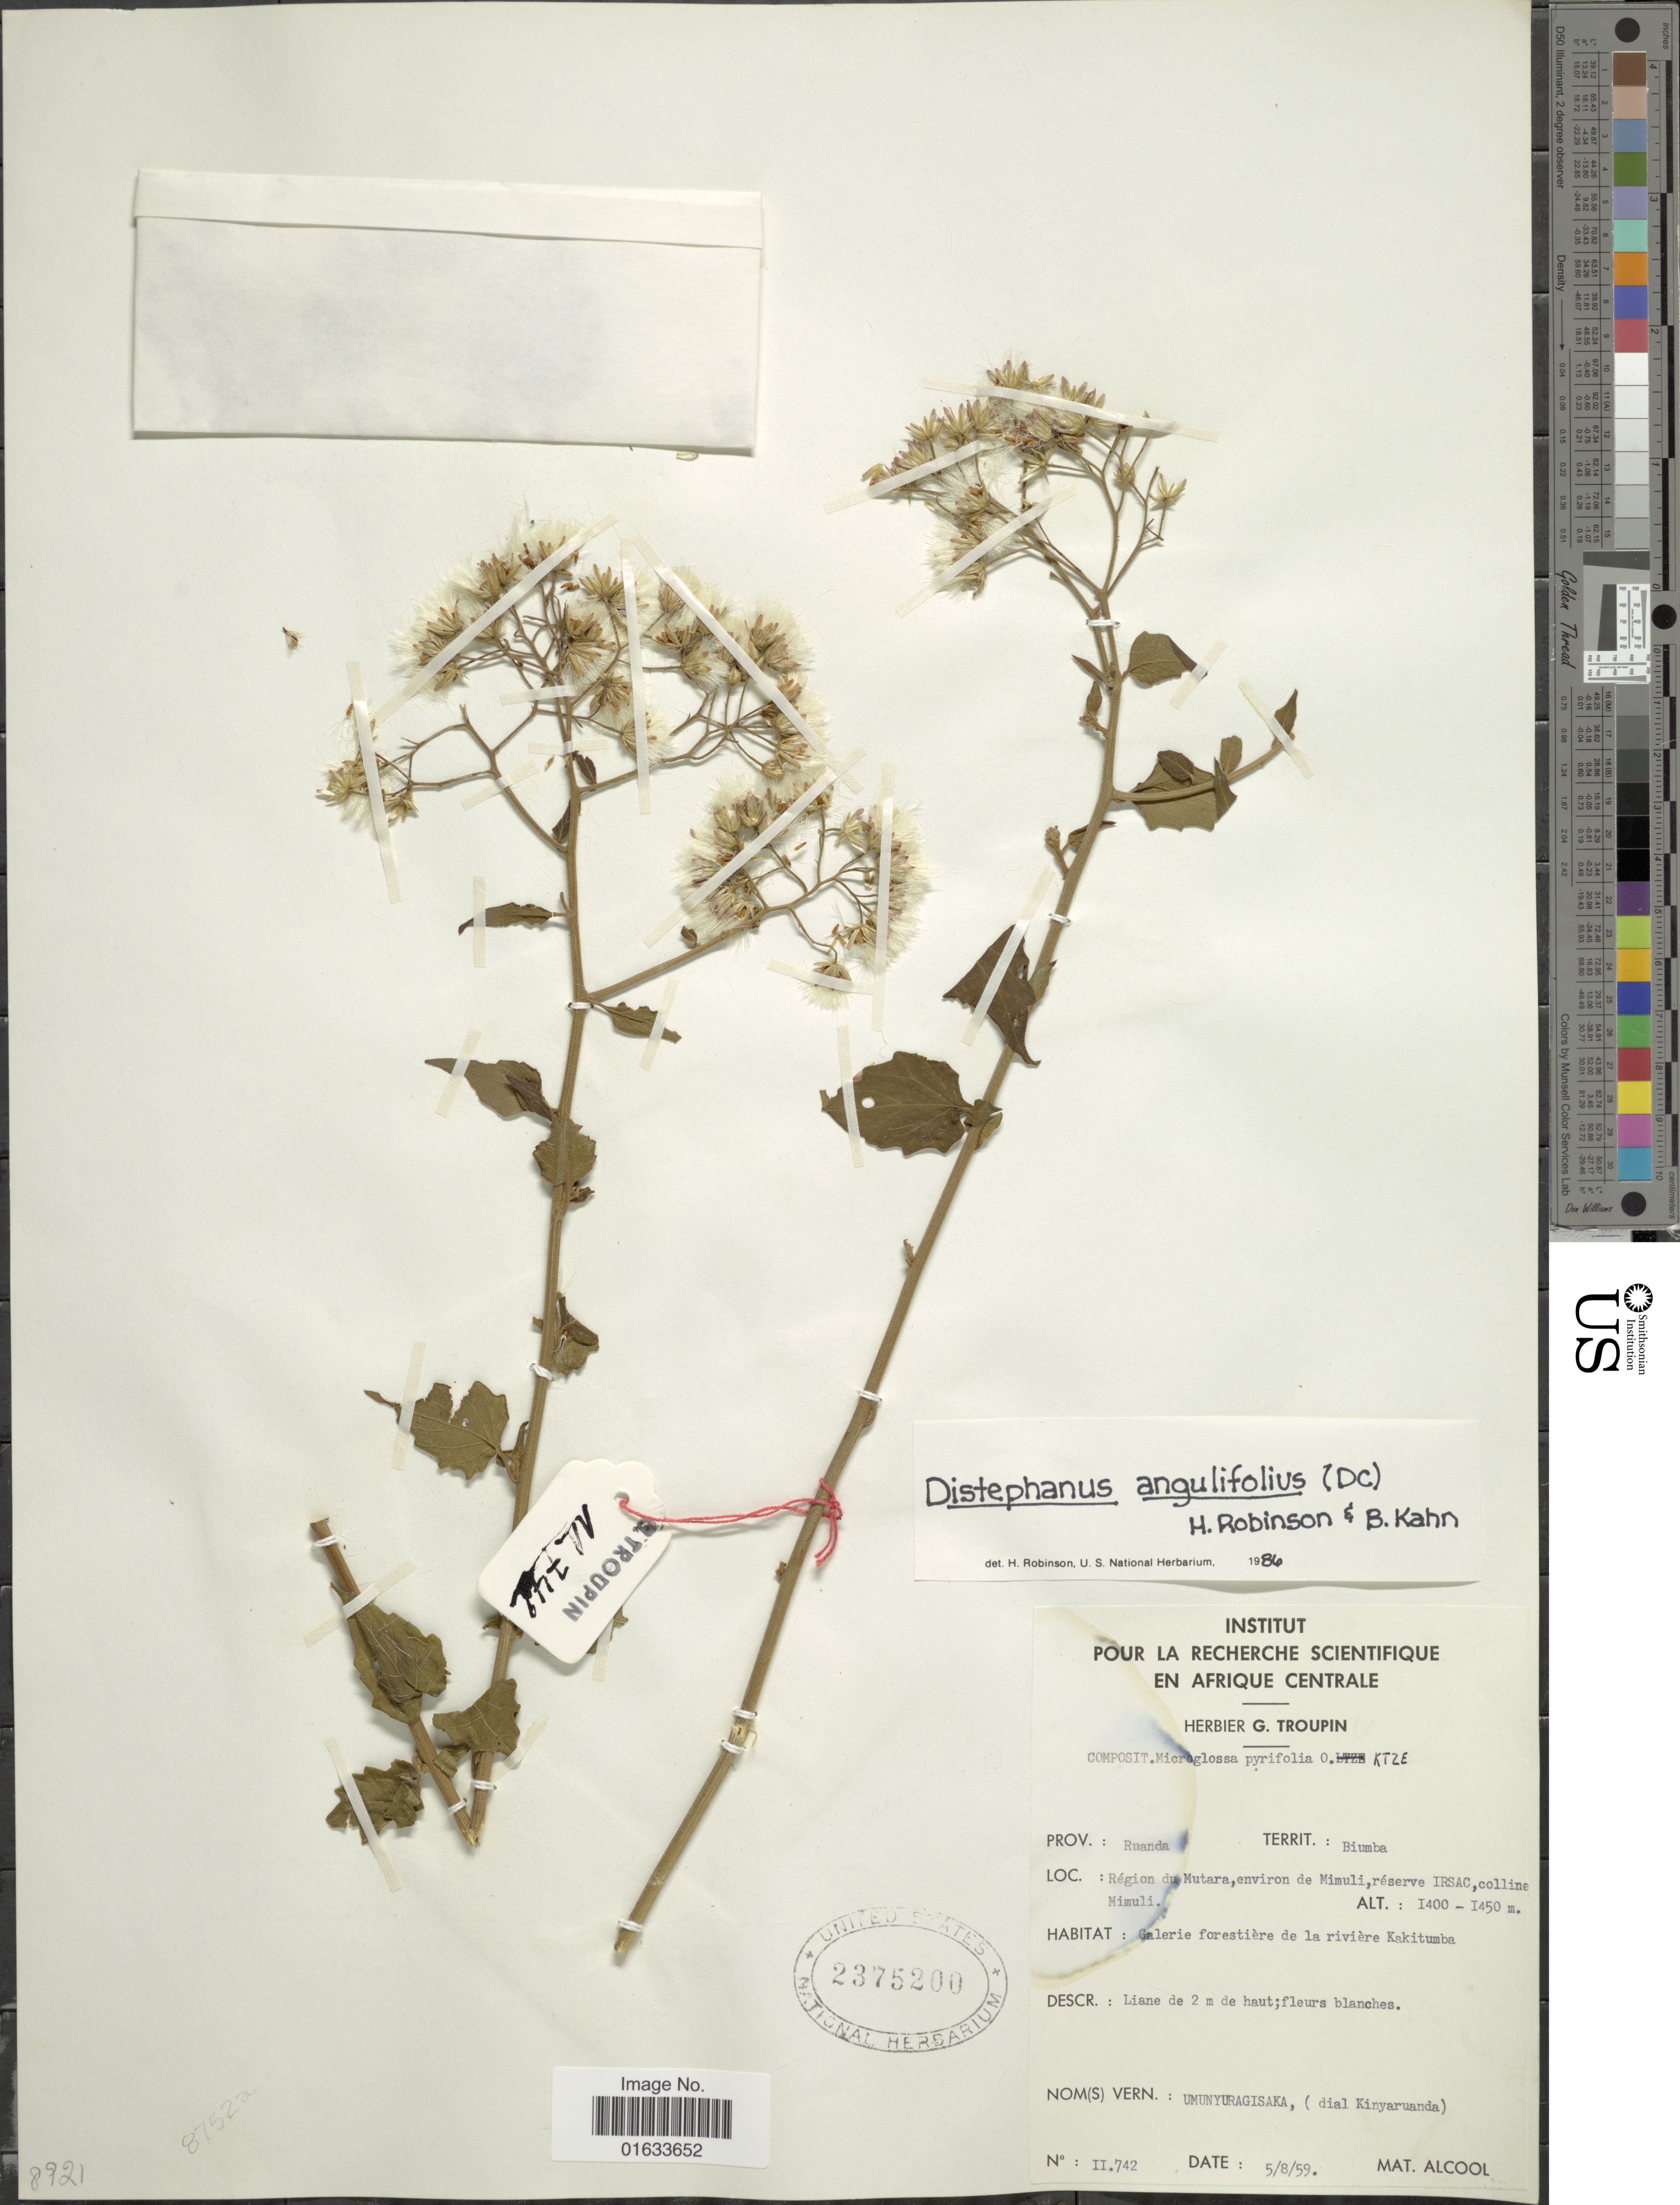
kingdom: Plantae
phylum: Tracheophyta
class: Magnoliopsida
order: Asterales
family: Asteraceae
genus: Distephanus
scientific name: Distephanus angulifolius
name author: (DC.) H. Rob. & B. Kahn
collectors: ex herb. G. Troupin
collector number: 11742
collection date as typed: Transcribed d/m/y: 5/8/59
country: Rwanda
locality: Prov.: Ruanda. Territ.: Biumba. Région du Mutara, environ de Mimuli, réserve IRSAC, colline Mimuli.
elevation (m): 1400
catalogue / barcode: US 2375200